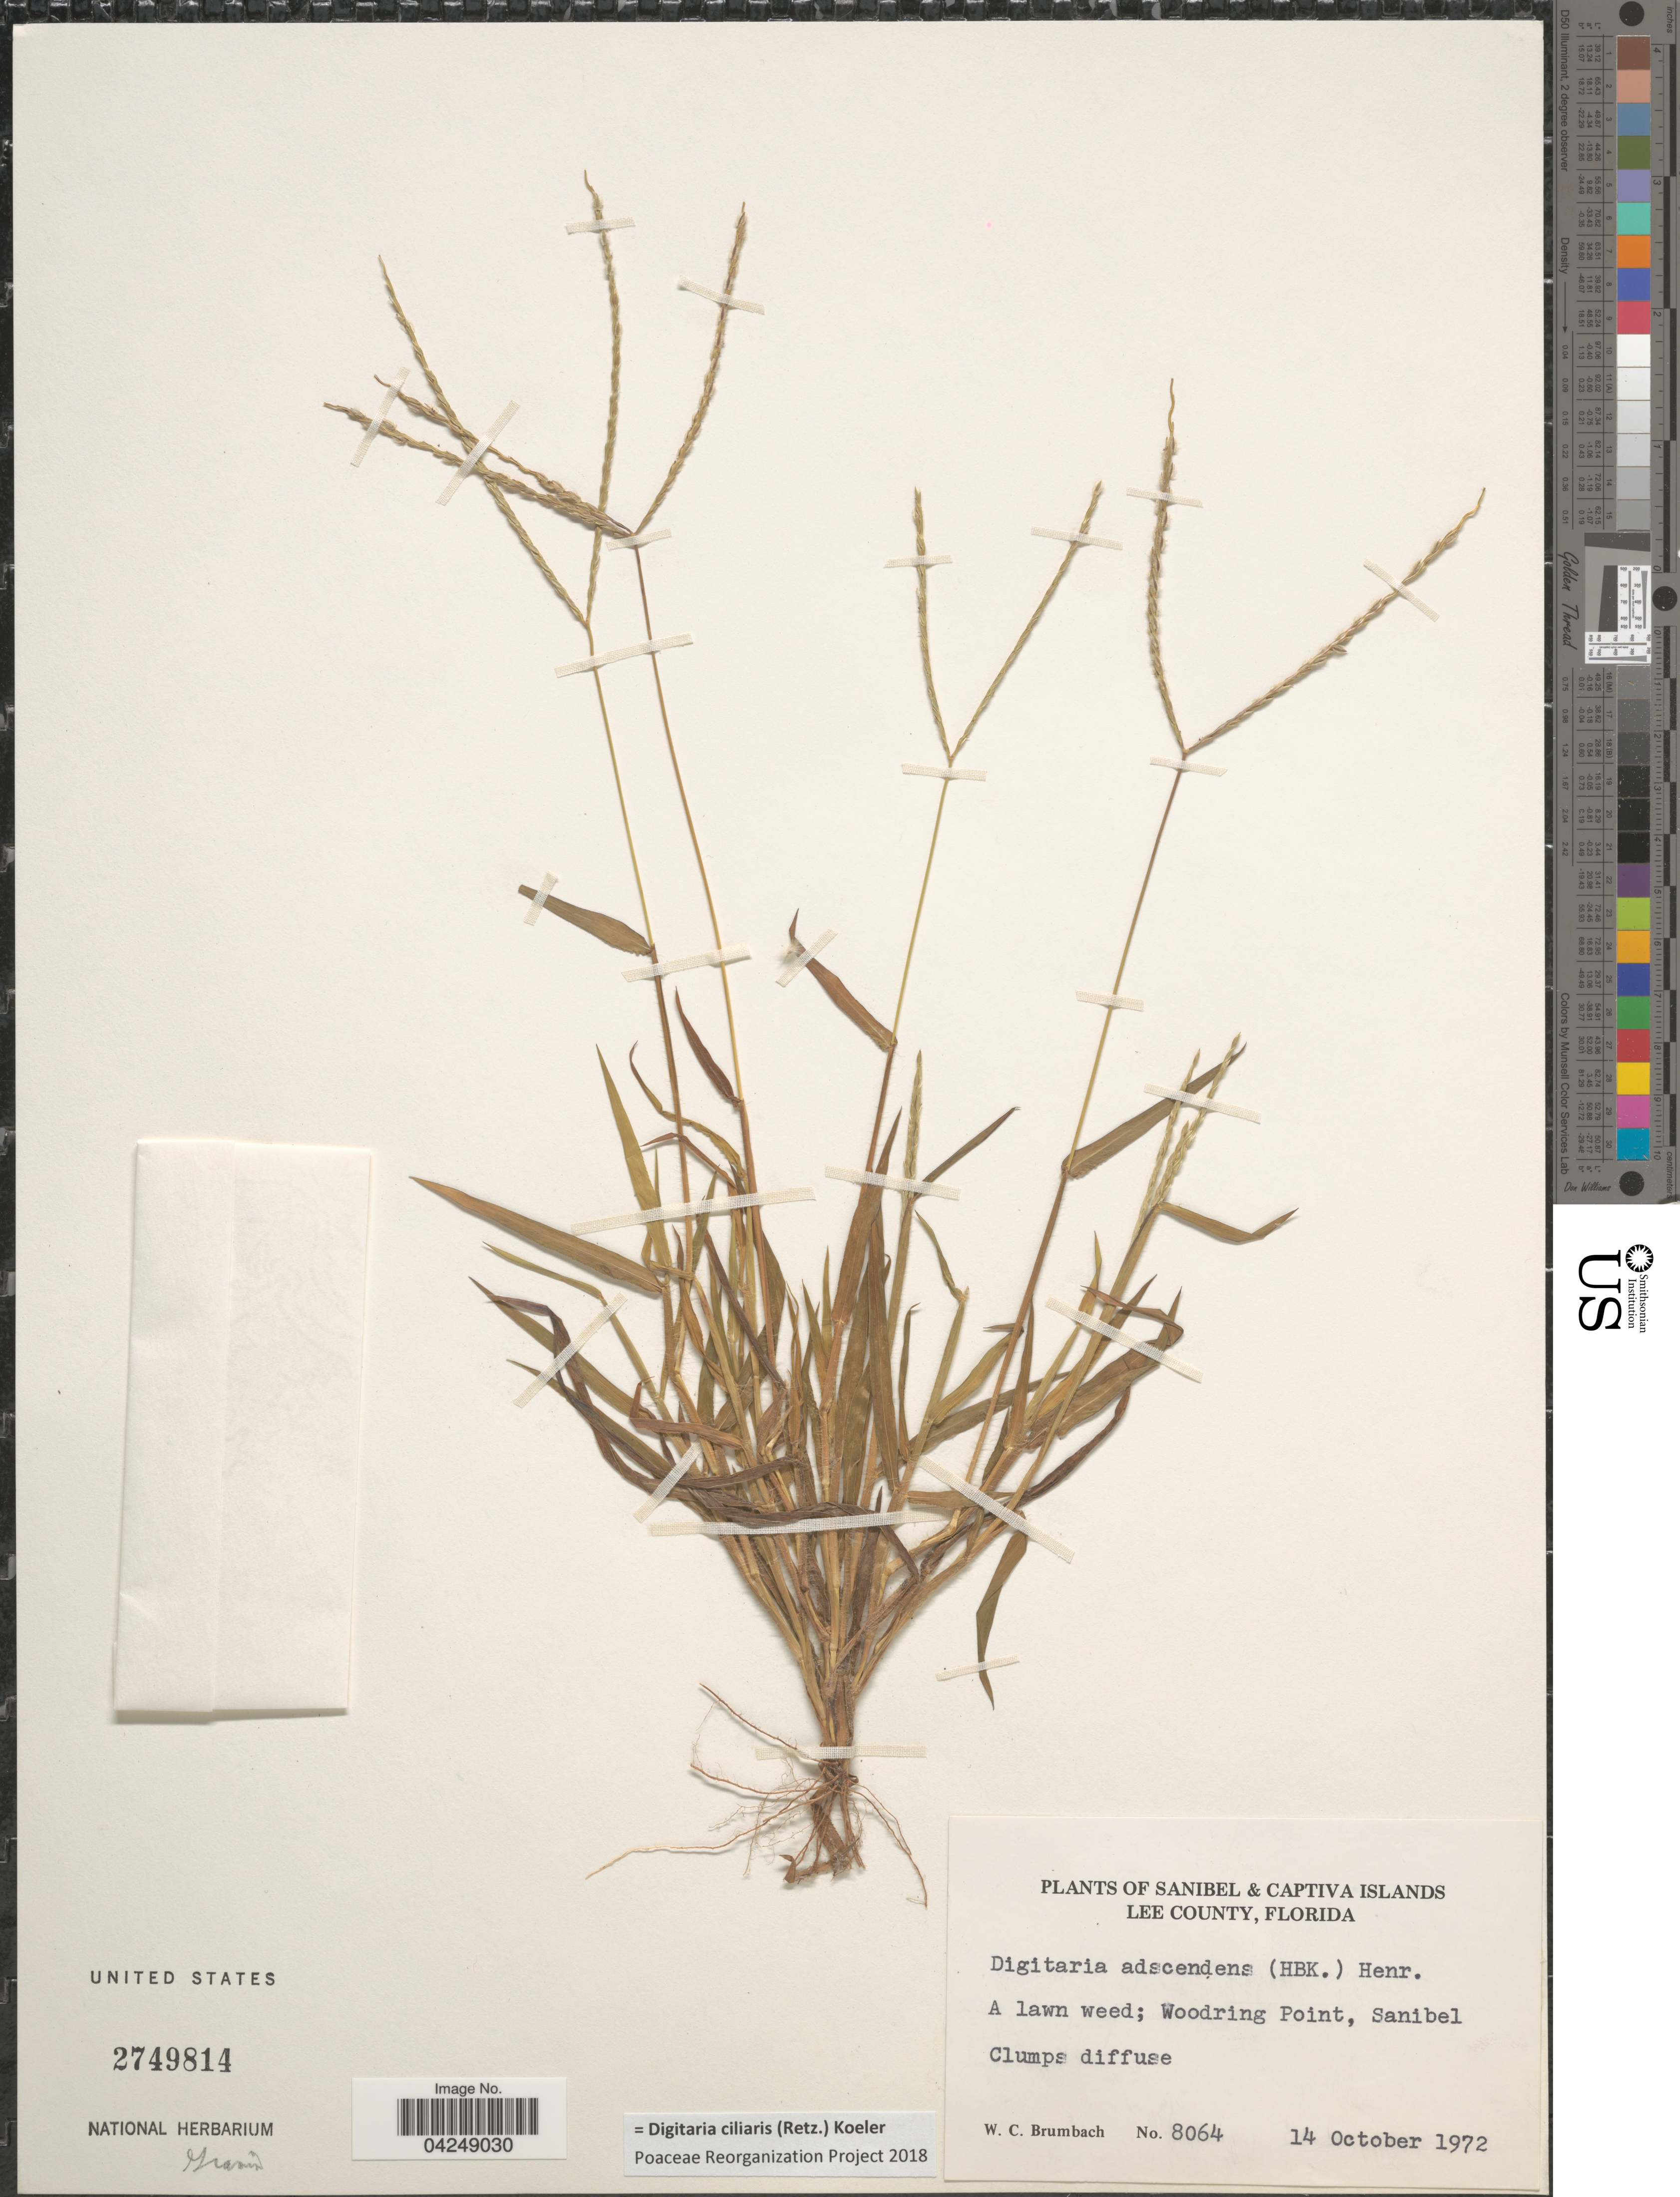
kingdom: Plantae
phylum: Tracheophyta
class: Liliopsida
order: Poales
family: Poaceae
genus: Digitaria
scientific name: Digitaria ciliaris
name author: (Retz.) Koeler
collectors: W. C. Brumbach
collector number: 8064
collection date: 1972-10-14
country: United States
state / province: Florida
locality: Sanibel Islands. Lee County. A lawn weed; Woodring Point, Sanibel.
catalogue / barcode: US 2749814